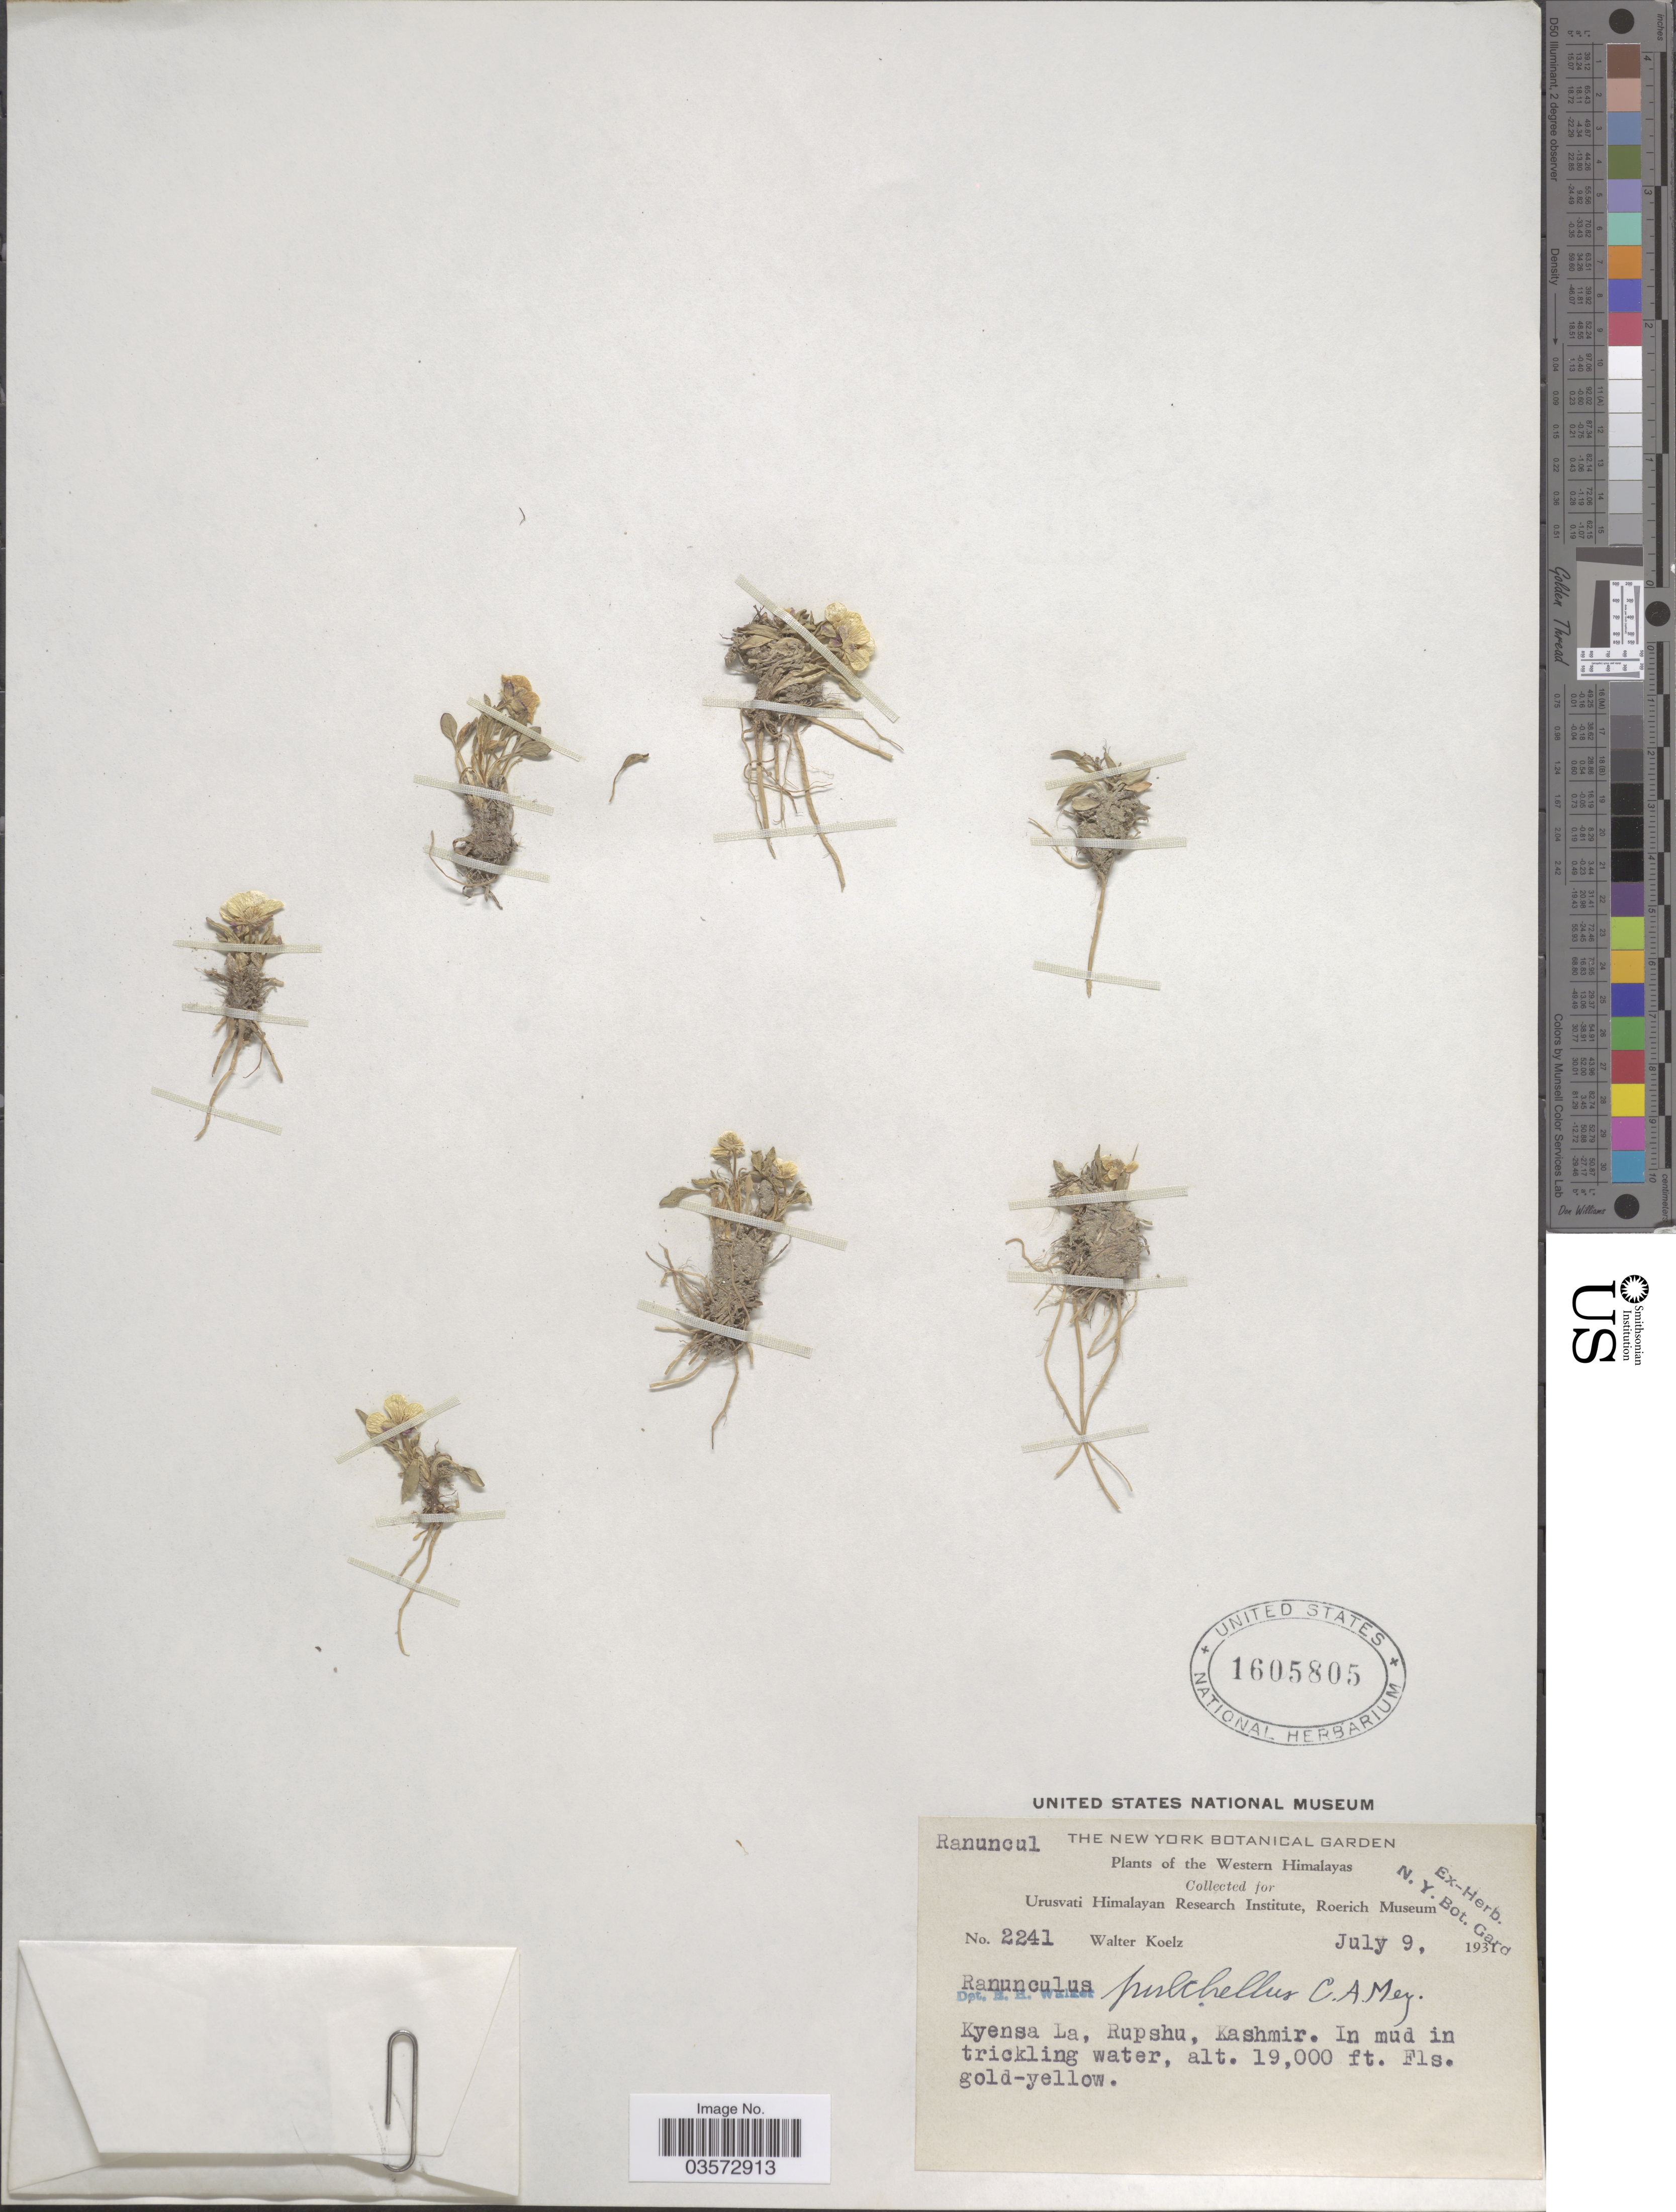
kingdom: Plantae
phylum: Tracheophyta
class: Magnoliopsida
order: Ranunculales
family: Ranunculaceae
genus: Ranunculus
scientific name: Ranunculus pulchellus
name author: Ledeb. ex Spreng.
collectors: W. N. Koelz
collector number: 2241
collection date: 1931-07-09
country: India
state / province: Jammu and Kashmir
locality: Western Himalayas. Kyensa La, Rupshu, Kashmir.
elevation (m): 5791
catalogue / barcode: US 1605805